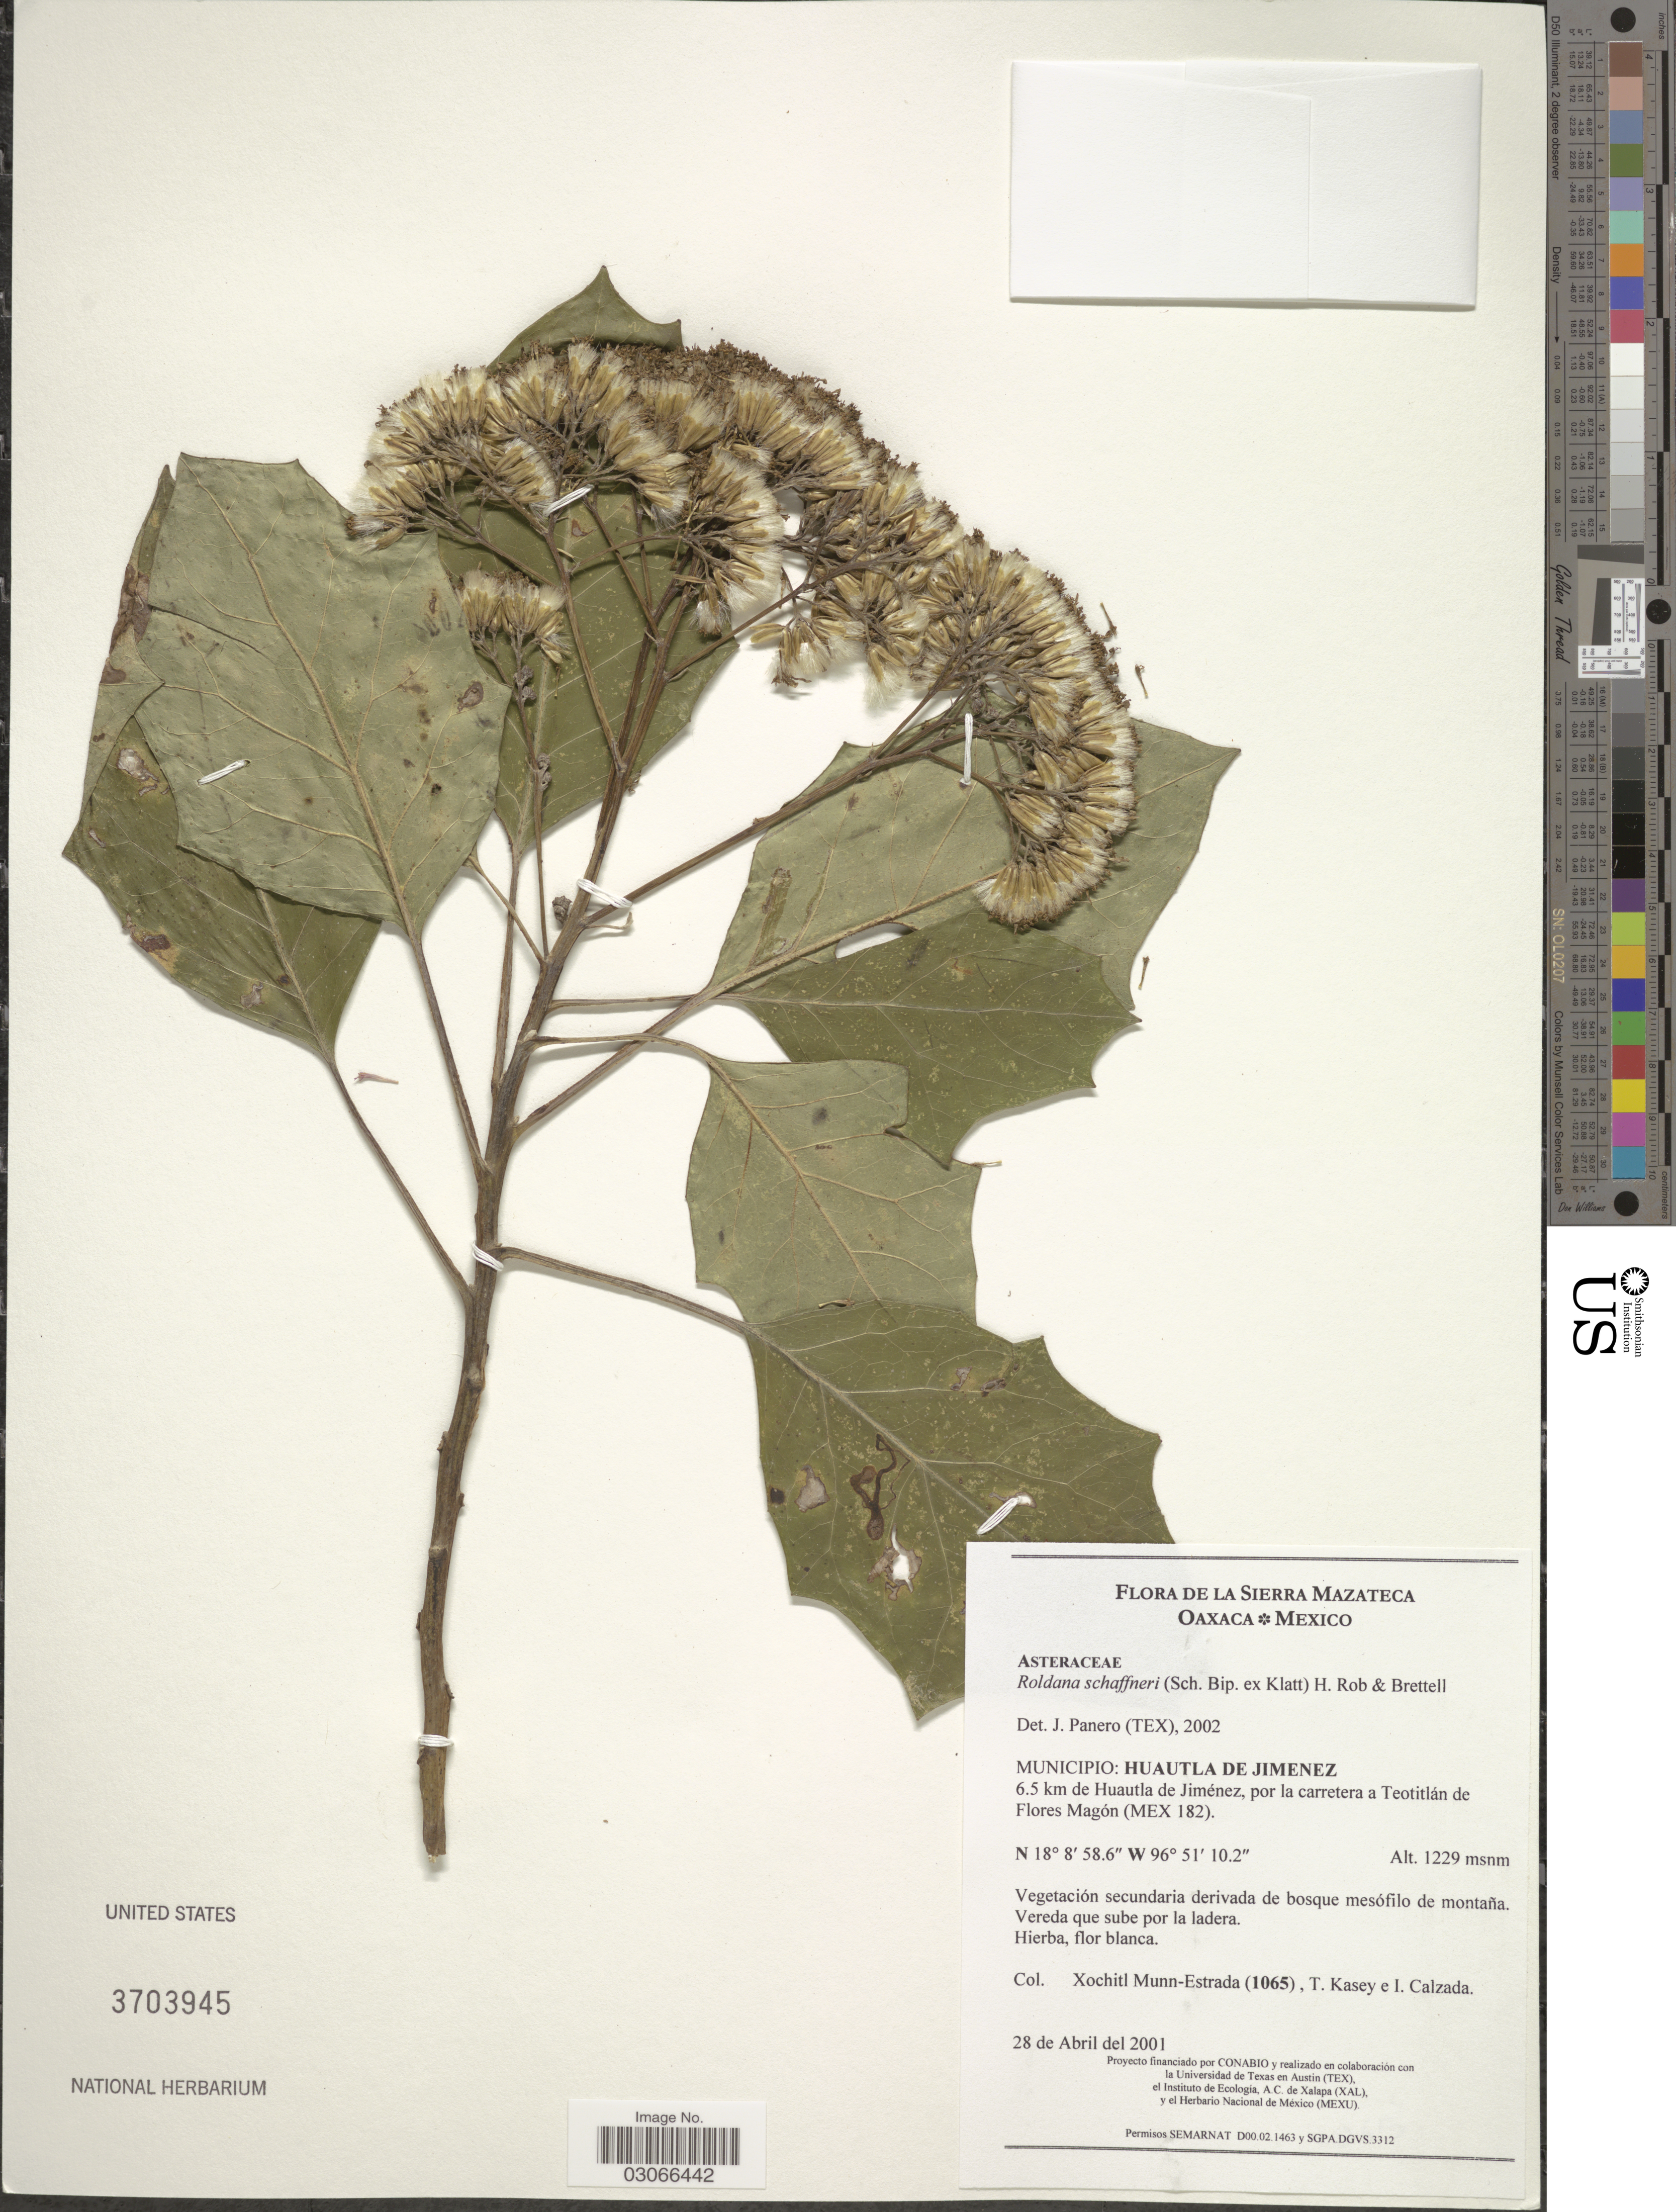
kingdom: Plantae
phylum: Tracheophyta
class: Magnoliopsida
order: Asterales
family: Asteraceae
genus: Roldana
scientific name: Roldana schaffneri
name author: (Sch. Bip. ex Klatt) H. Rob. & Brettell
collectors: X. Munn-Estrada, T. Kasey & I. Calzada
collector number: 1065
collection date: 2001-04-28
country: Mexico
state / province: Oaxaca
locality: De La Sierra Mazateca. Municipio: Huatla de Jimenez 6.5 km de Huautla de Jiménez, por la carretera a Teotitlán de Flores Magón (MEX 182).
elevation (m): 1229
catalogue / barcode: US 3703945